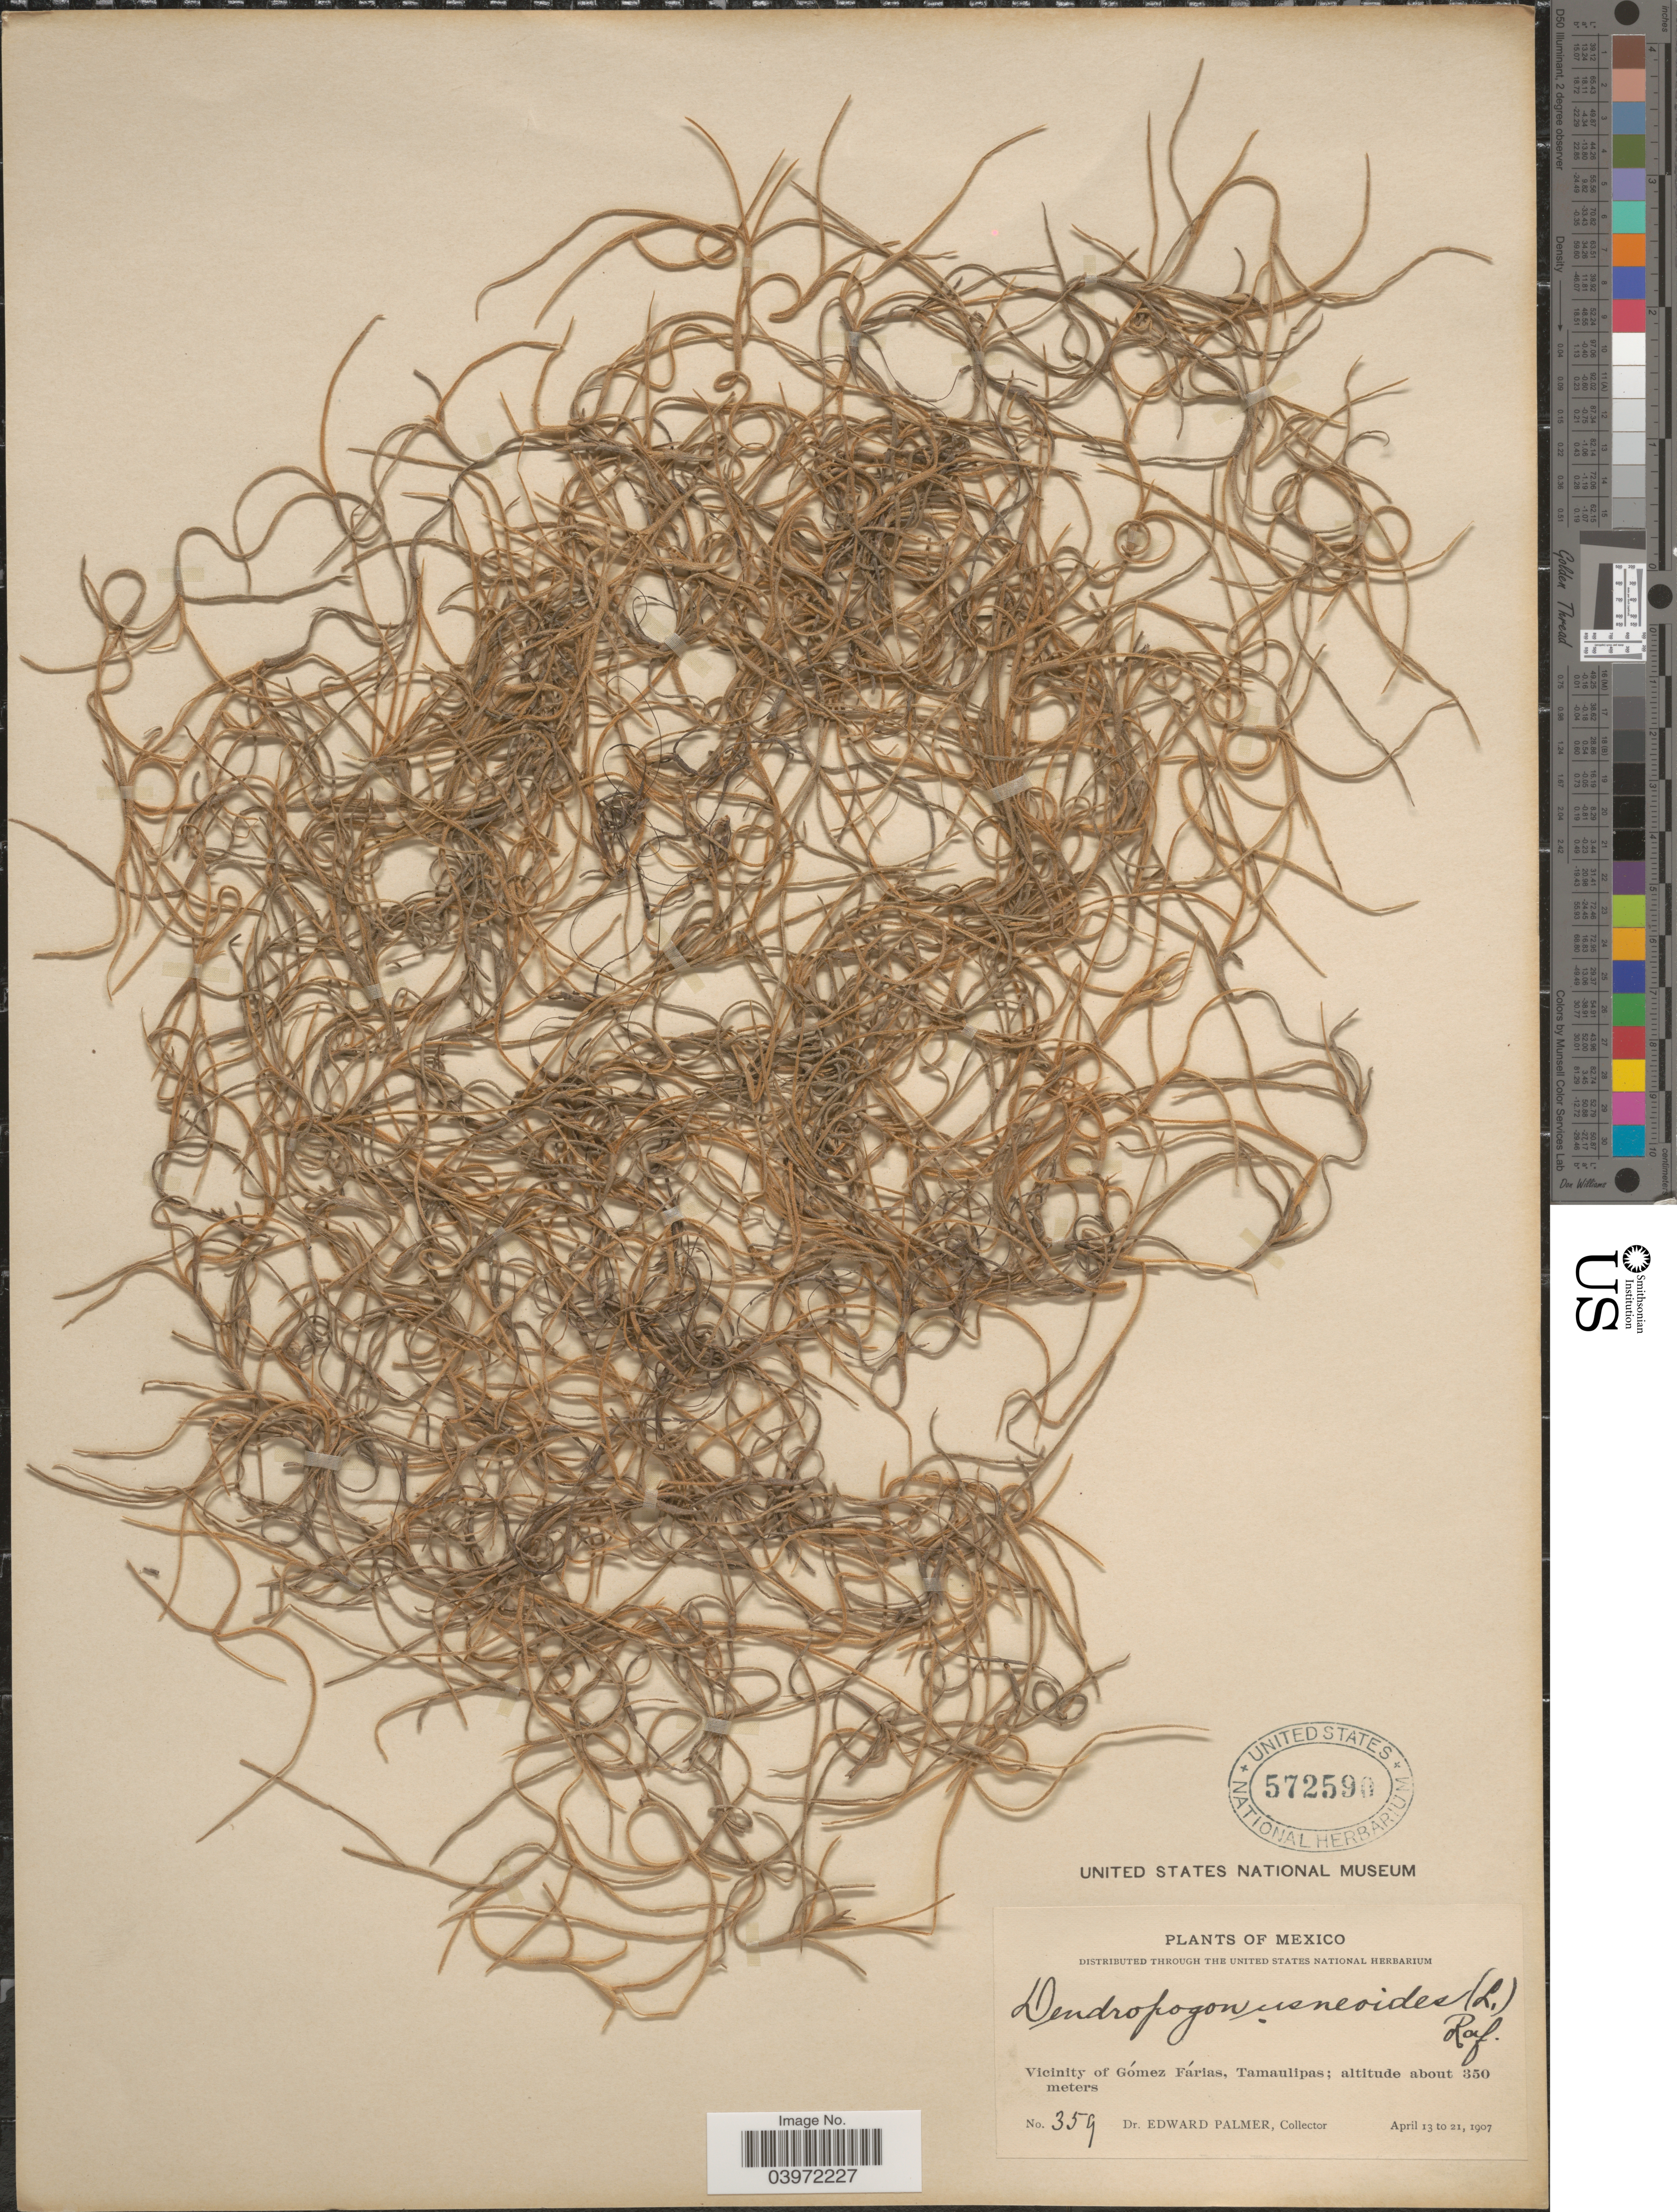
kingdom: Plantae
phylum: Tracheophyta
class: Liliopsida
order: Poales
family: Bromeliaceae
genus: Tillandsia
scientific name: Tillandsia usneoides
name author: (L.) L.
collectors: E. Palmer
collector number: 359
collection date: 1907-04-13/1907-04-21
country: Mexico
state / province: Tamaulipas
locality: Vicinity of Gómez Fárias.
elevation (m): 350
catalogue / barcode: US 572590